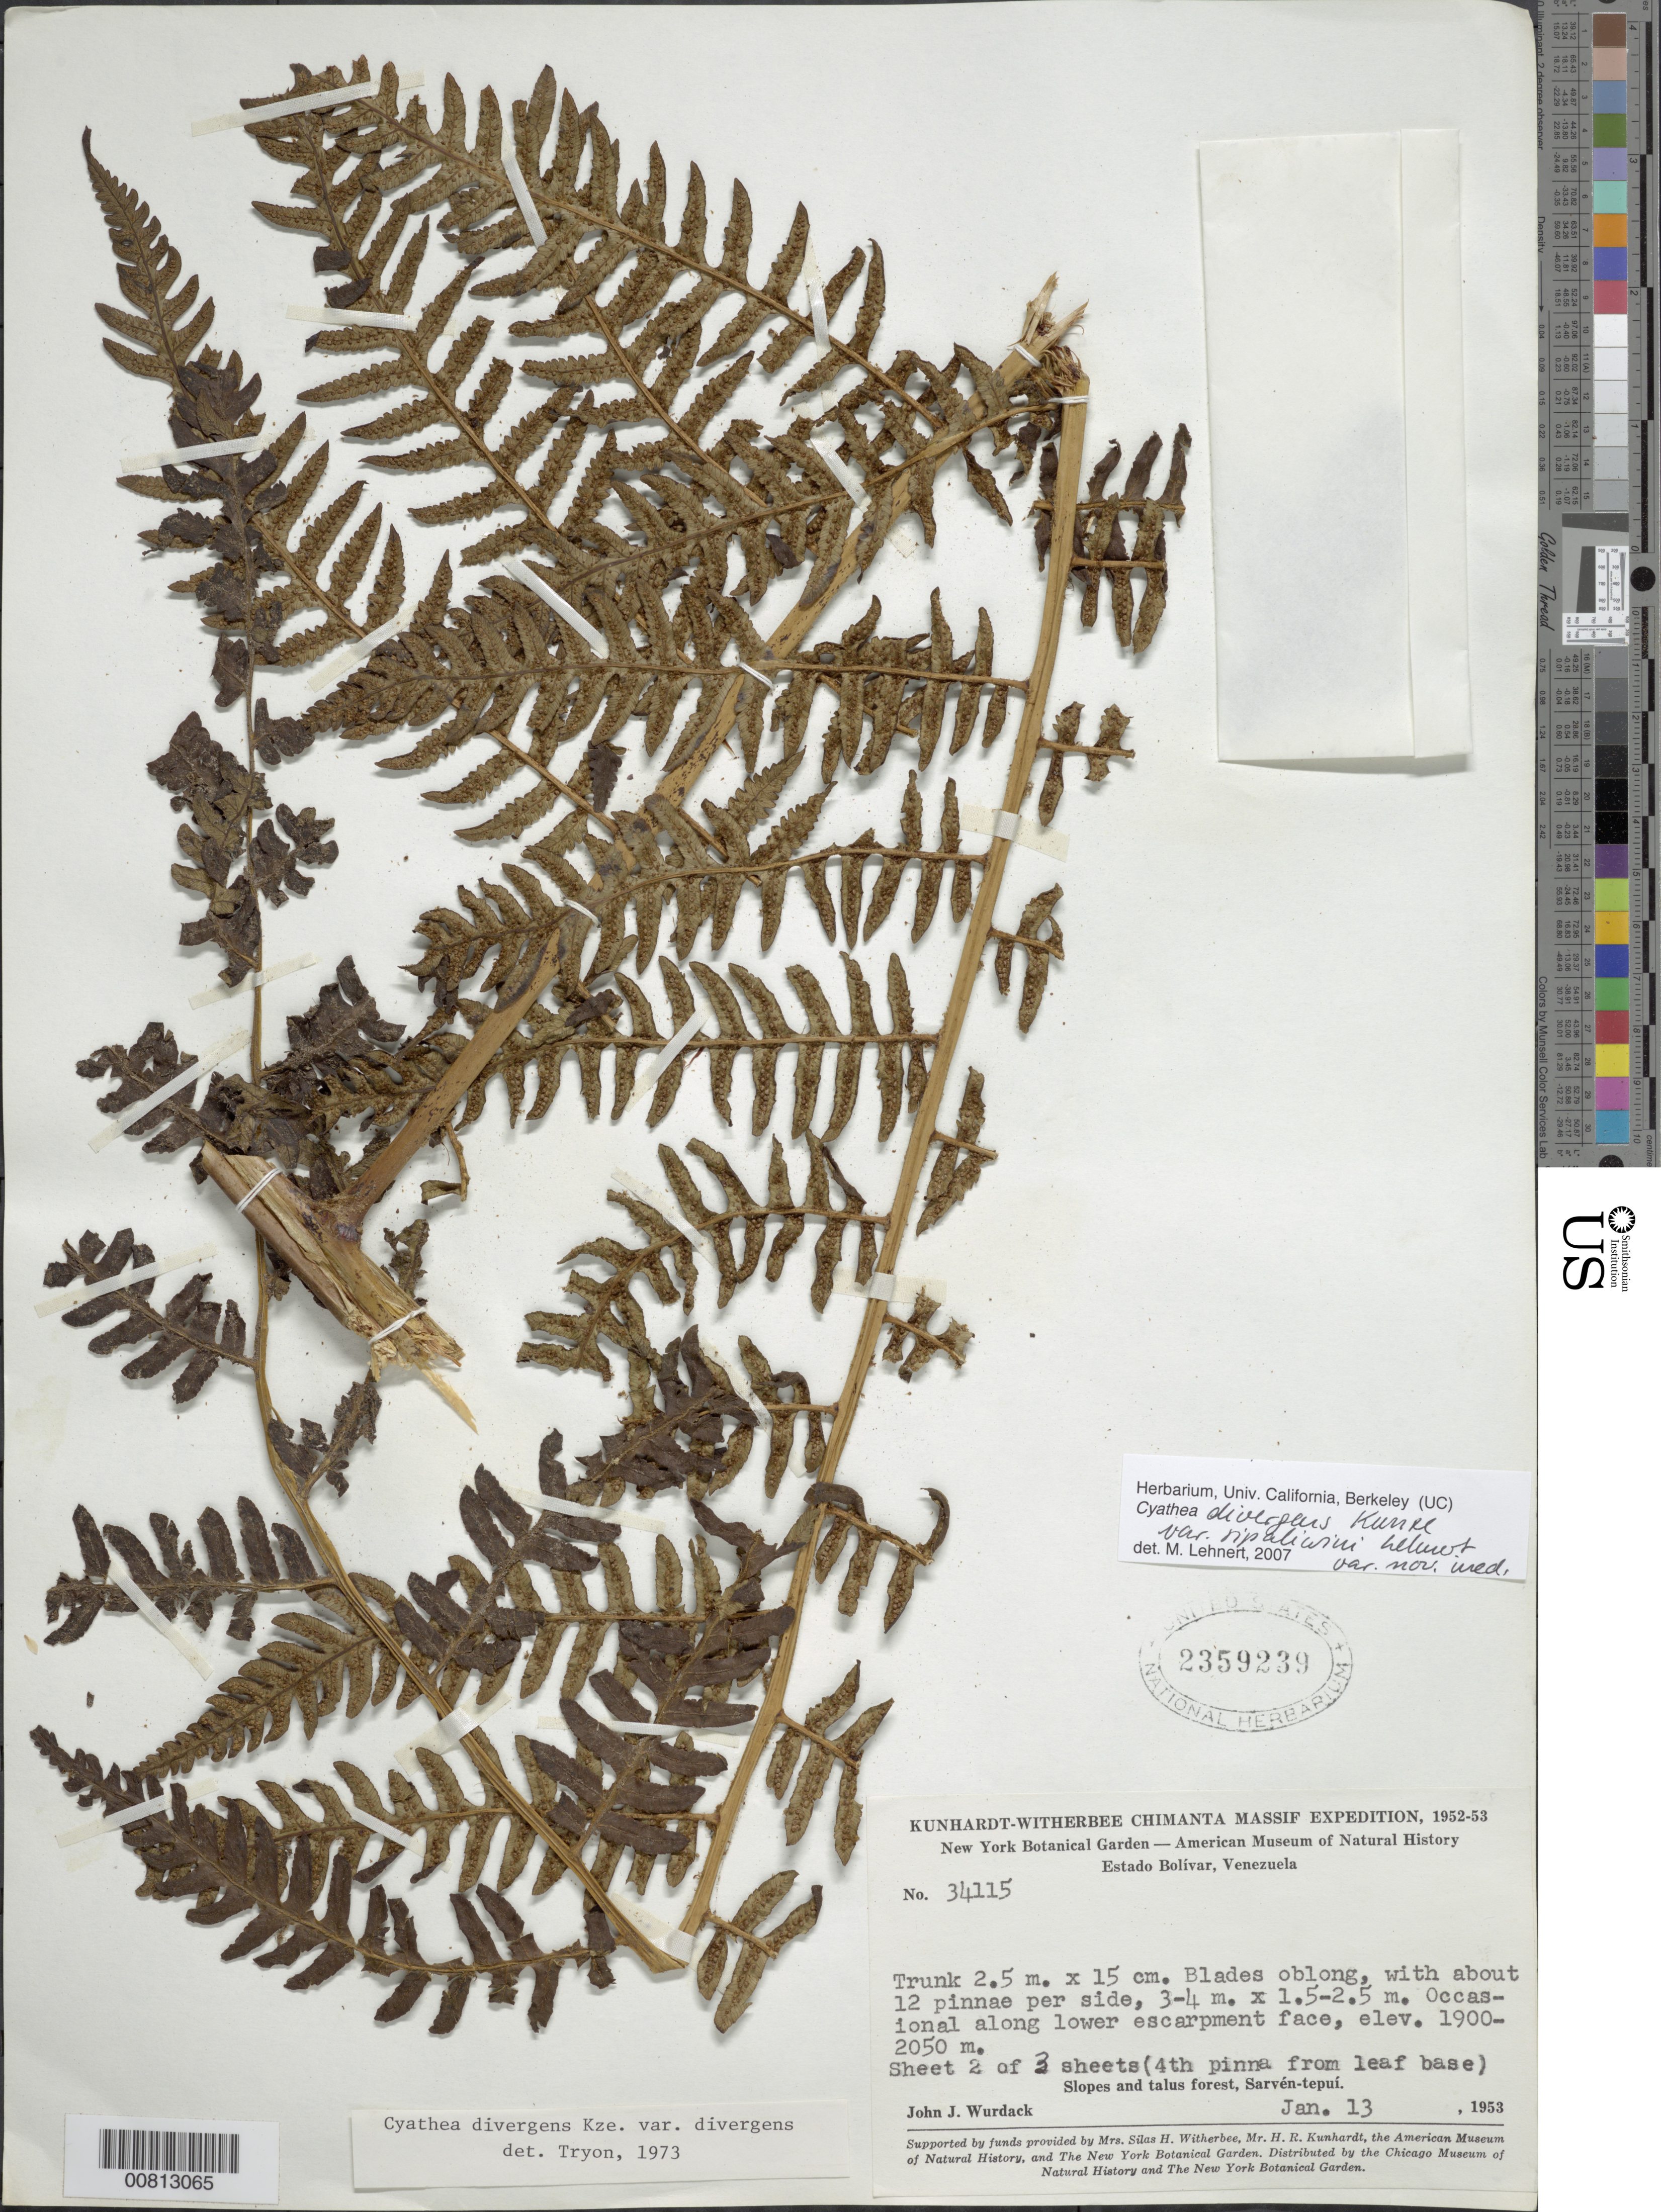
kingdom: Plantae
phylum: Tracheophyta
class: Polypodiopsida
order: Cyatheales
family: Cyatheaceae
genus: Cyathea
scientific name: Cyathea divergens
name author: Kunze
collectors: J. J. Wurdack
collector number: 34115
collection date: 1953-01-13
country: Venezuela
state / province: Bolivar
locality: Estado Bolívar, Venezuela. Occasional along lower escarpment face. Slopes and talus forest, Sarvén-tepuí0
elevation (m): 1900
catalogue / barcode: US 2359239